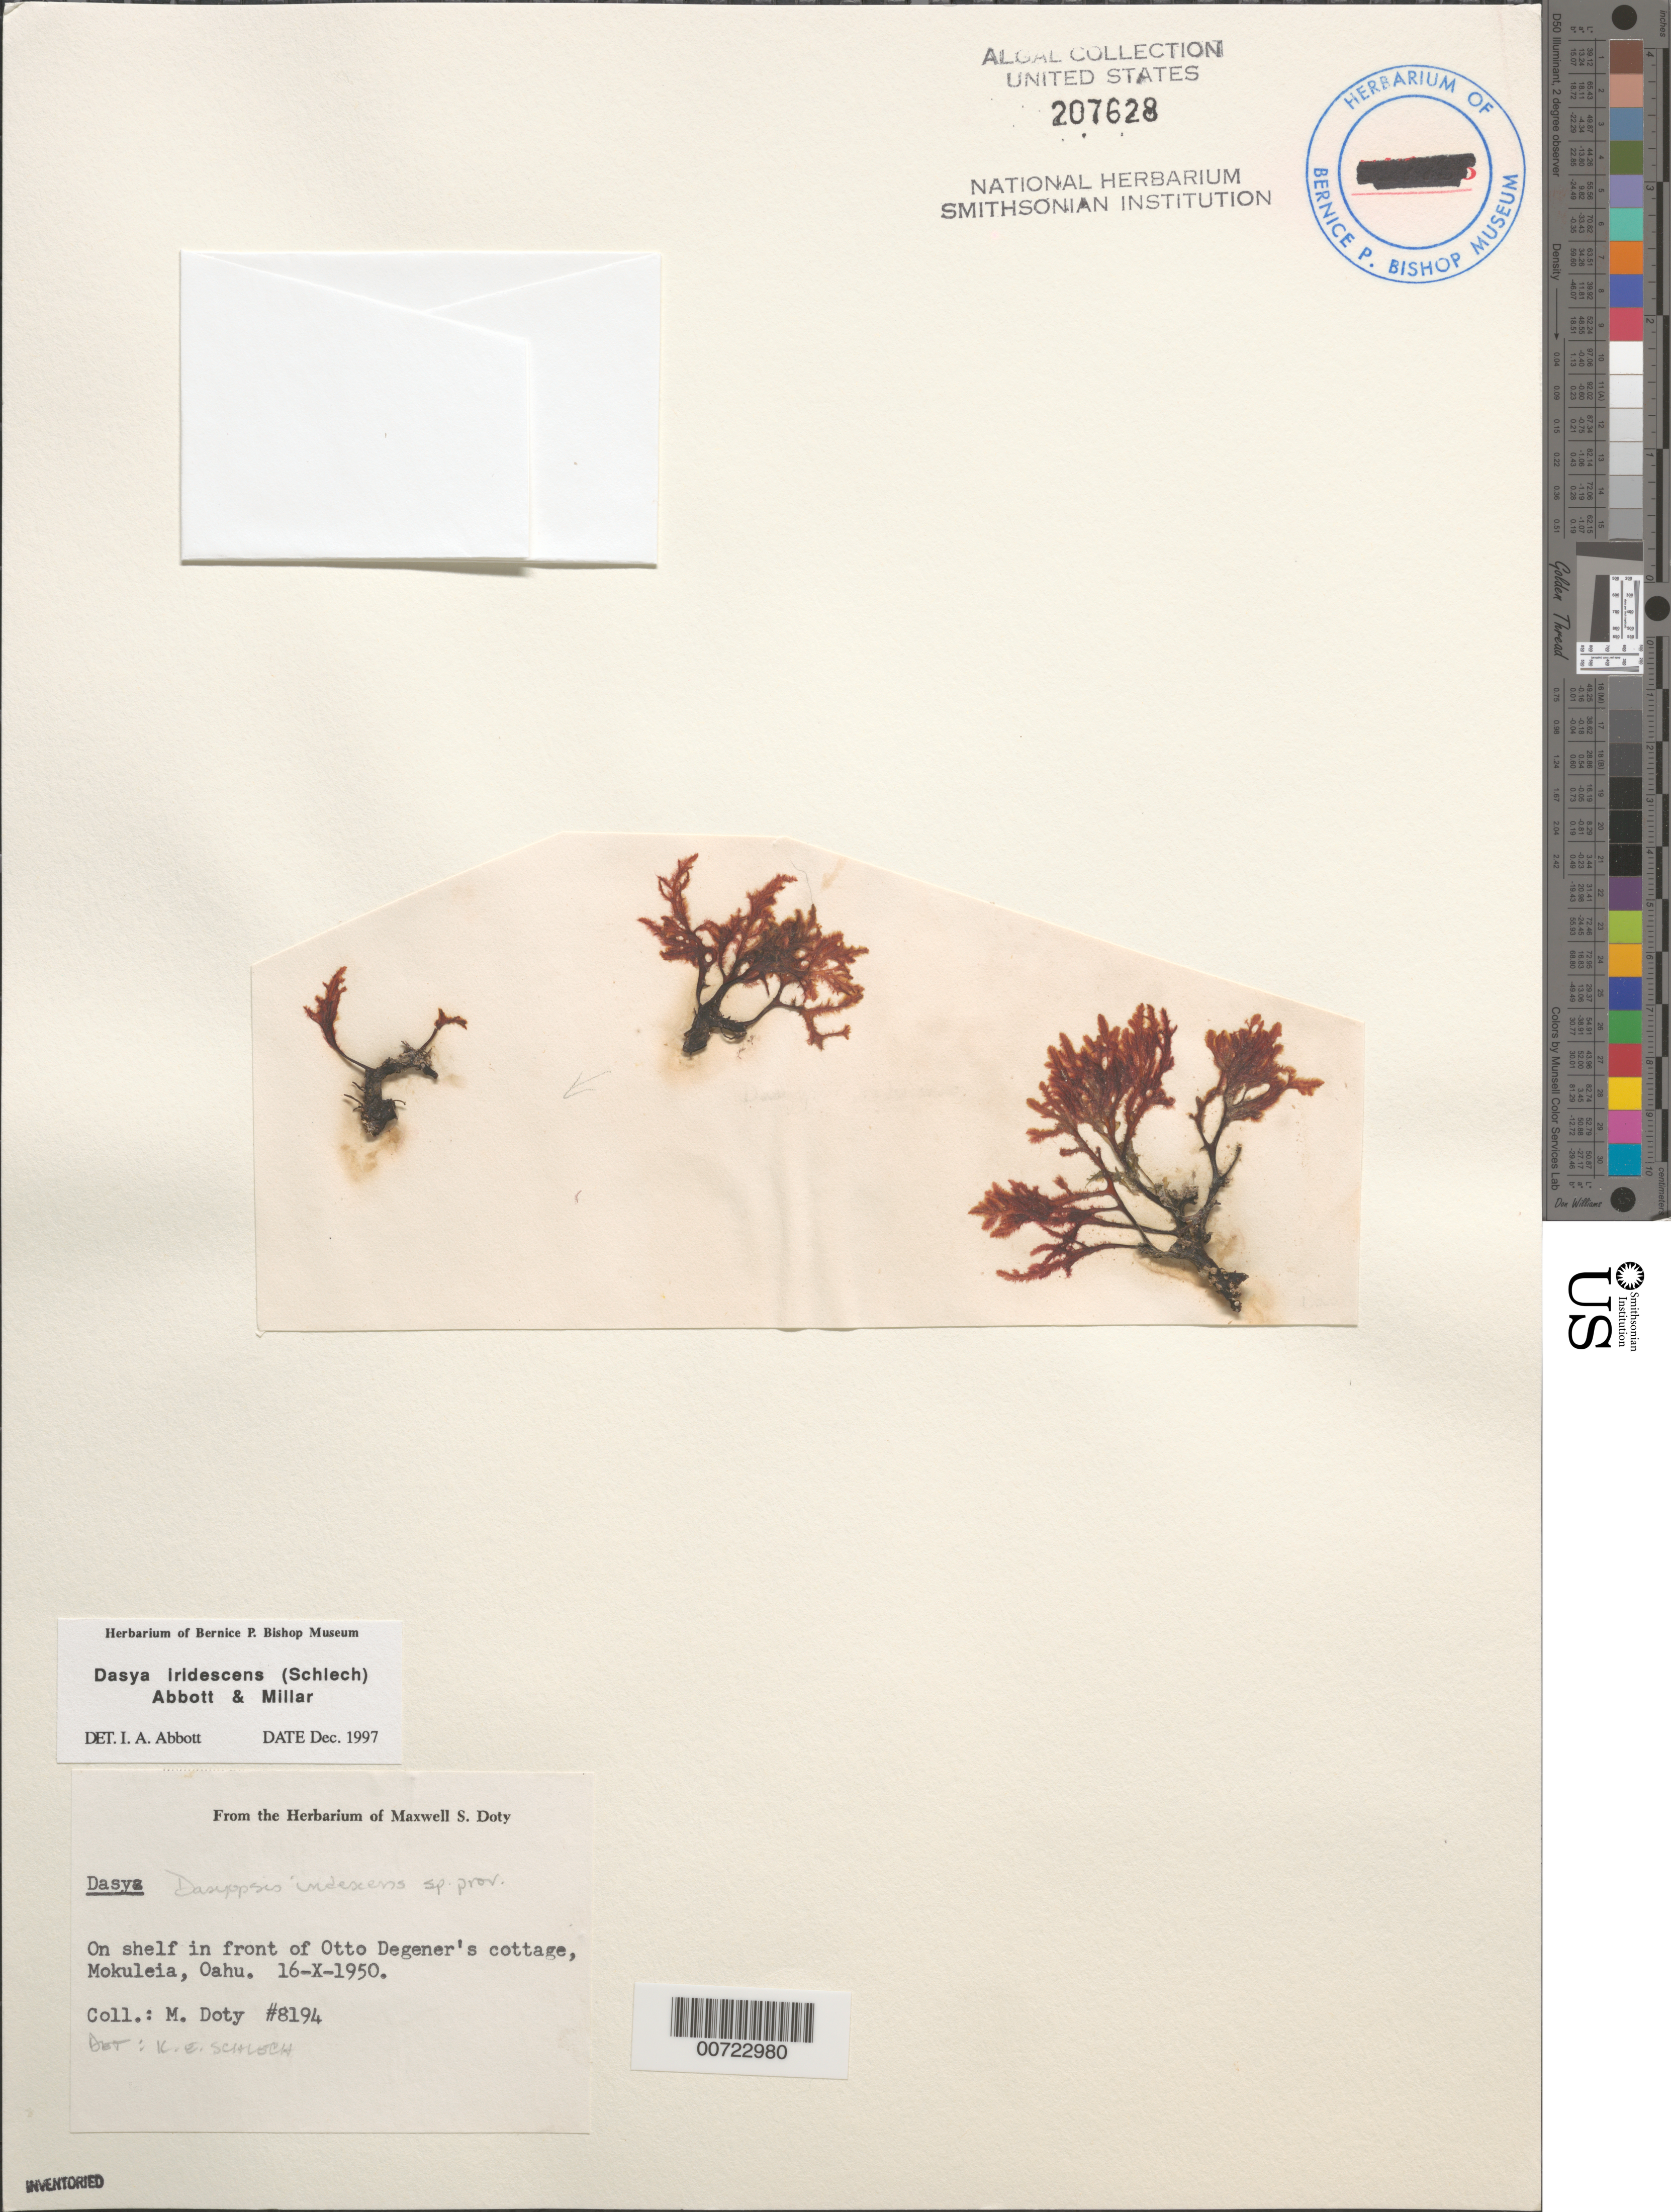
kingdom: Plantae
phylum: Rhodophyta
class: Florideophyceae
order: Ceramiales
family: Dasyaceae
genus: Dasya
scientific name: Dasya iridescens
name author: (Schlech) A.J.K. Millar & I.A. Abbott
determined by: Abbott, Isabella A.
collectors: M. S. Doty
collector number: MSD 8194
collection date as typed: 16 Oct 1950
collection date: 1950-10-16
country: United States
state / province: Hawaii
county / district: Honolulu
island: Oahu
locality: Mokuleia, Otto Degener's cottage shore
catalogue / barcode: US 207628